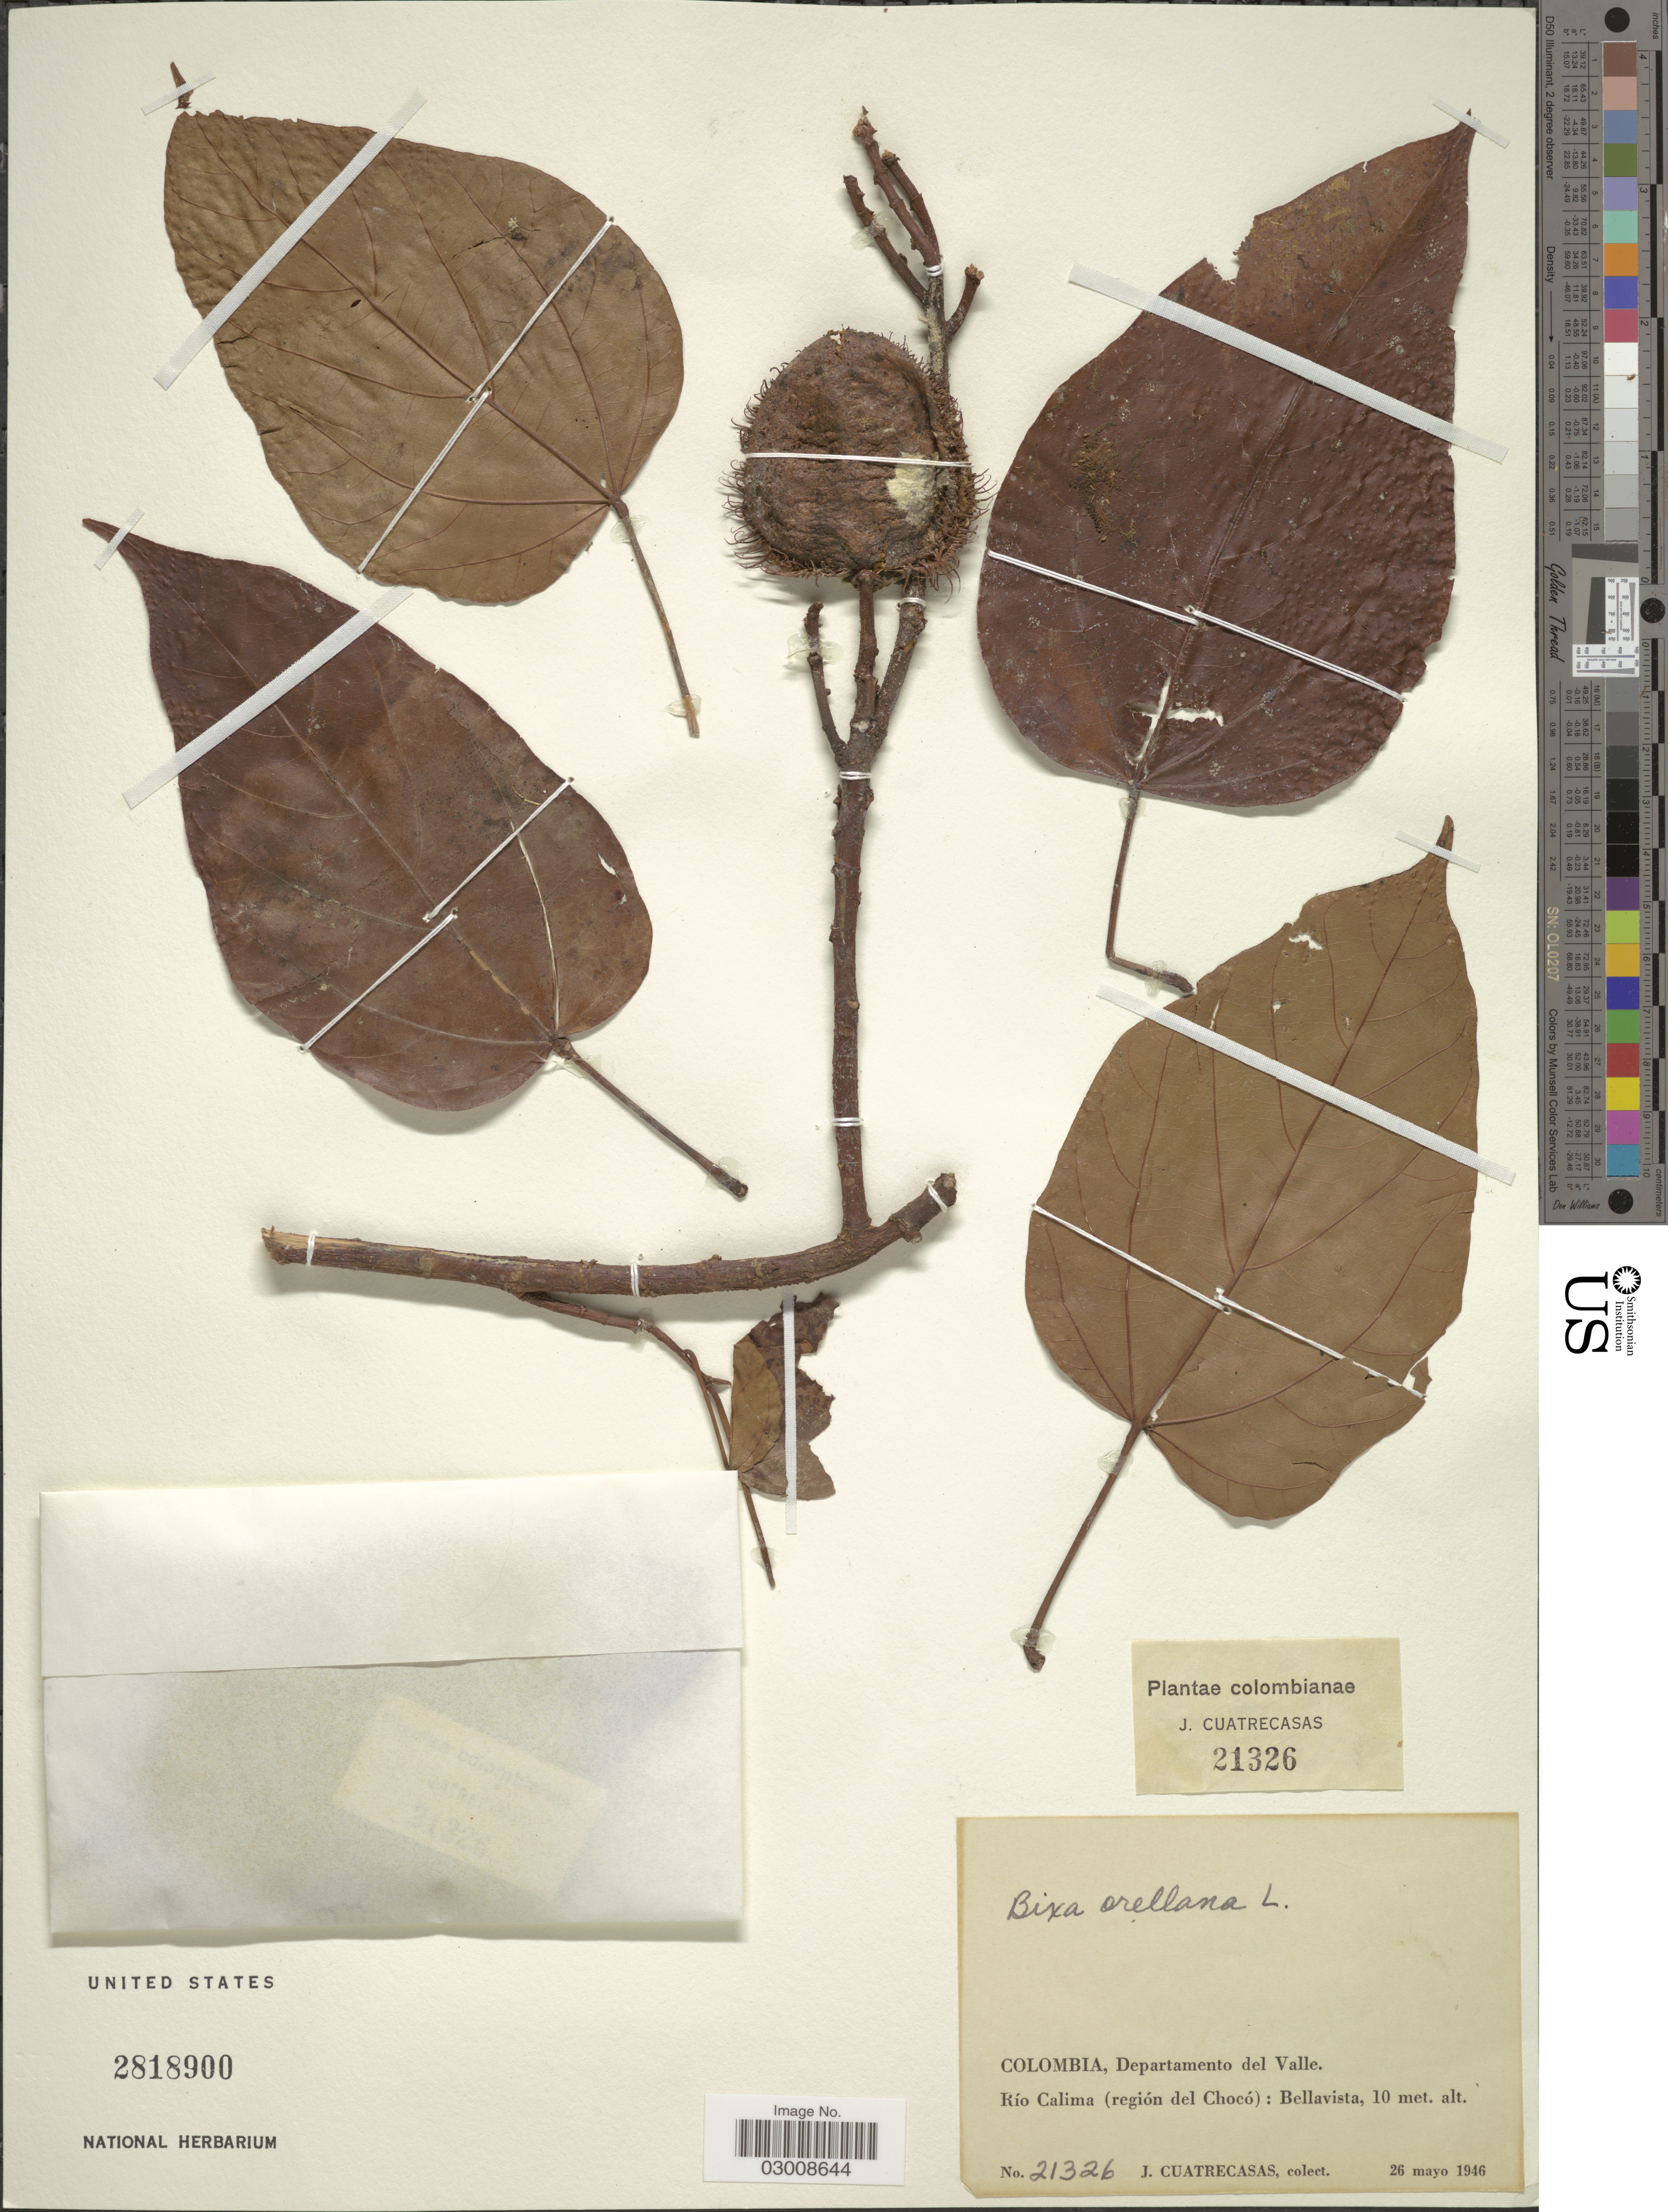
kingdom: Plantae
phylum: Tracheophyta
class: Magnoliopsida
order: Malvales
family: Bixaceae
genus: Bixa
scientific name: Bixa orellana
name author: L.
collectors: J. Cuatrecasas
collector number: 21326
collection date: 1946-05-26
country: Colombia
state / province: Valle del Cauca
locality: Departamento del Valle, Río Calima (región del Chocó): Bellavista.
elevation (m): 10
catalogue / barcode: US 2818900